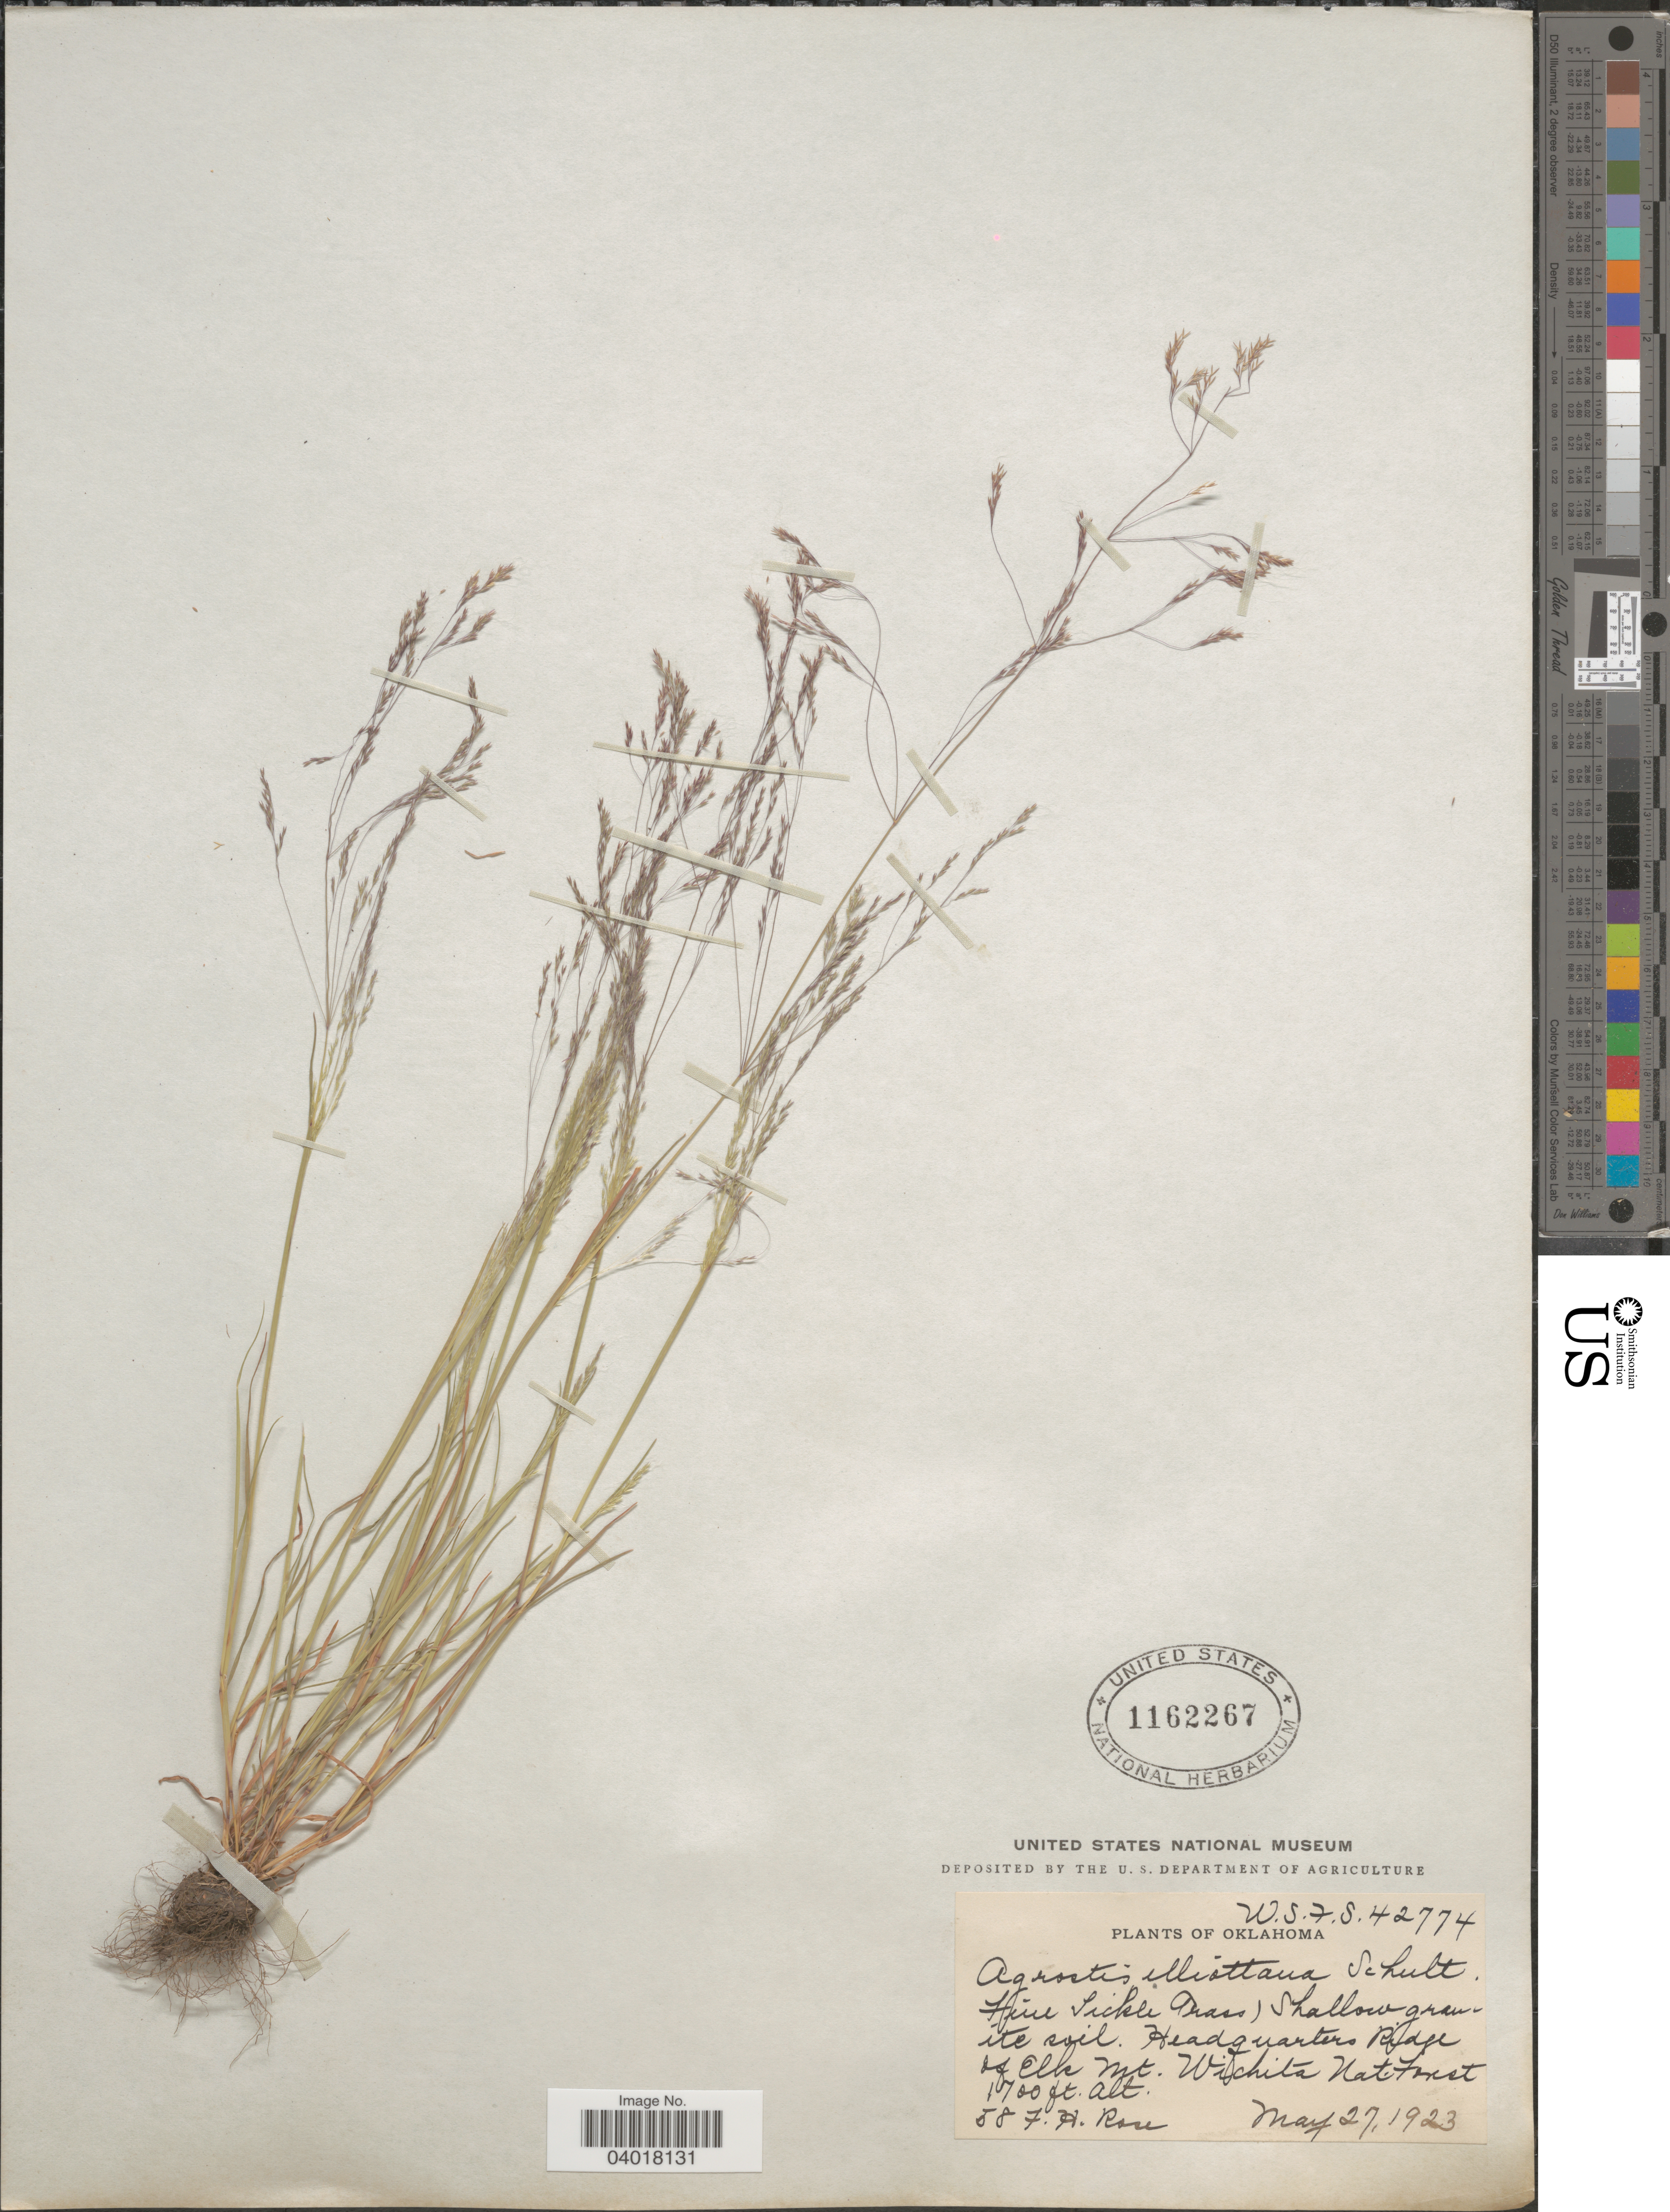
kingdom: Plantae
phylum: Tracheophyta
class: Liliopsida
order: Poales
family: Poaceae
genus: Agrostis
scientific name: Agrostis elliottiana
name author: Schult.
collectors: F. H. Rose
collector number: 587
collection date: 1923-05-27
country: United States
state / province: Oklahoma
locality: Fine Sickle Grass, Shallow granite soil. Headquarters Ridge of Elk Mt. Wichita Nat. Forest.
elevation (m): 518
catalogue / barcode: US 1162267